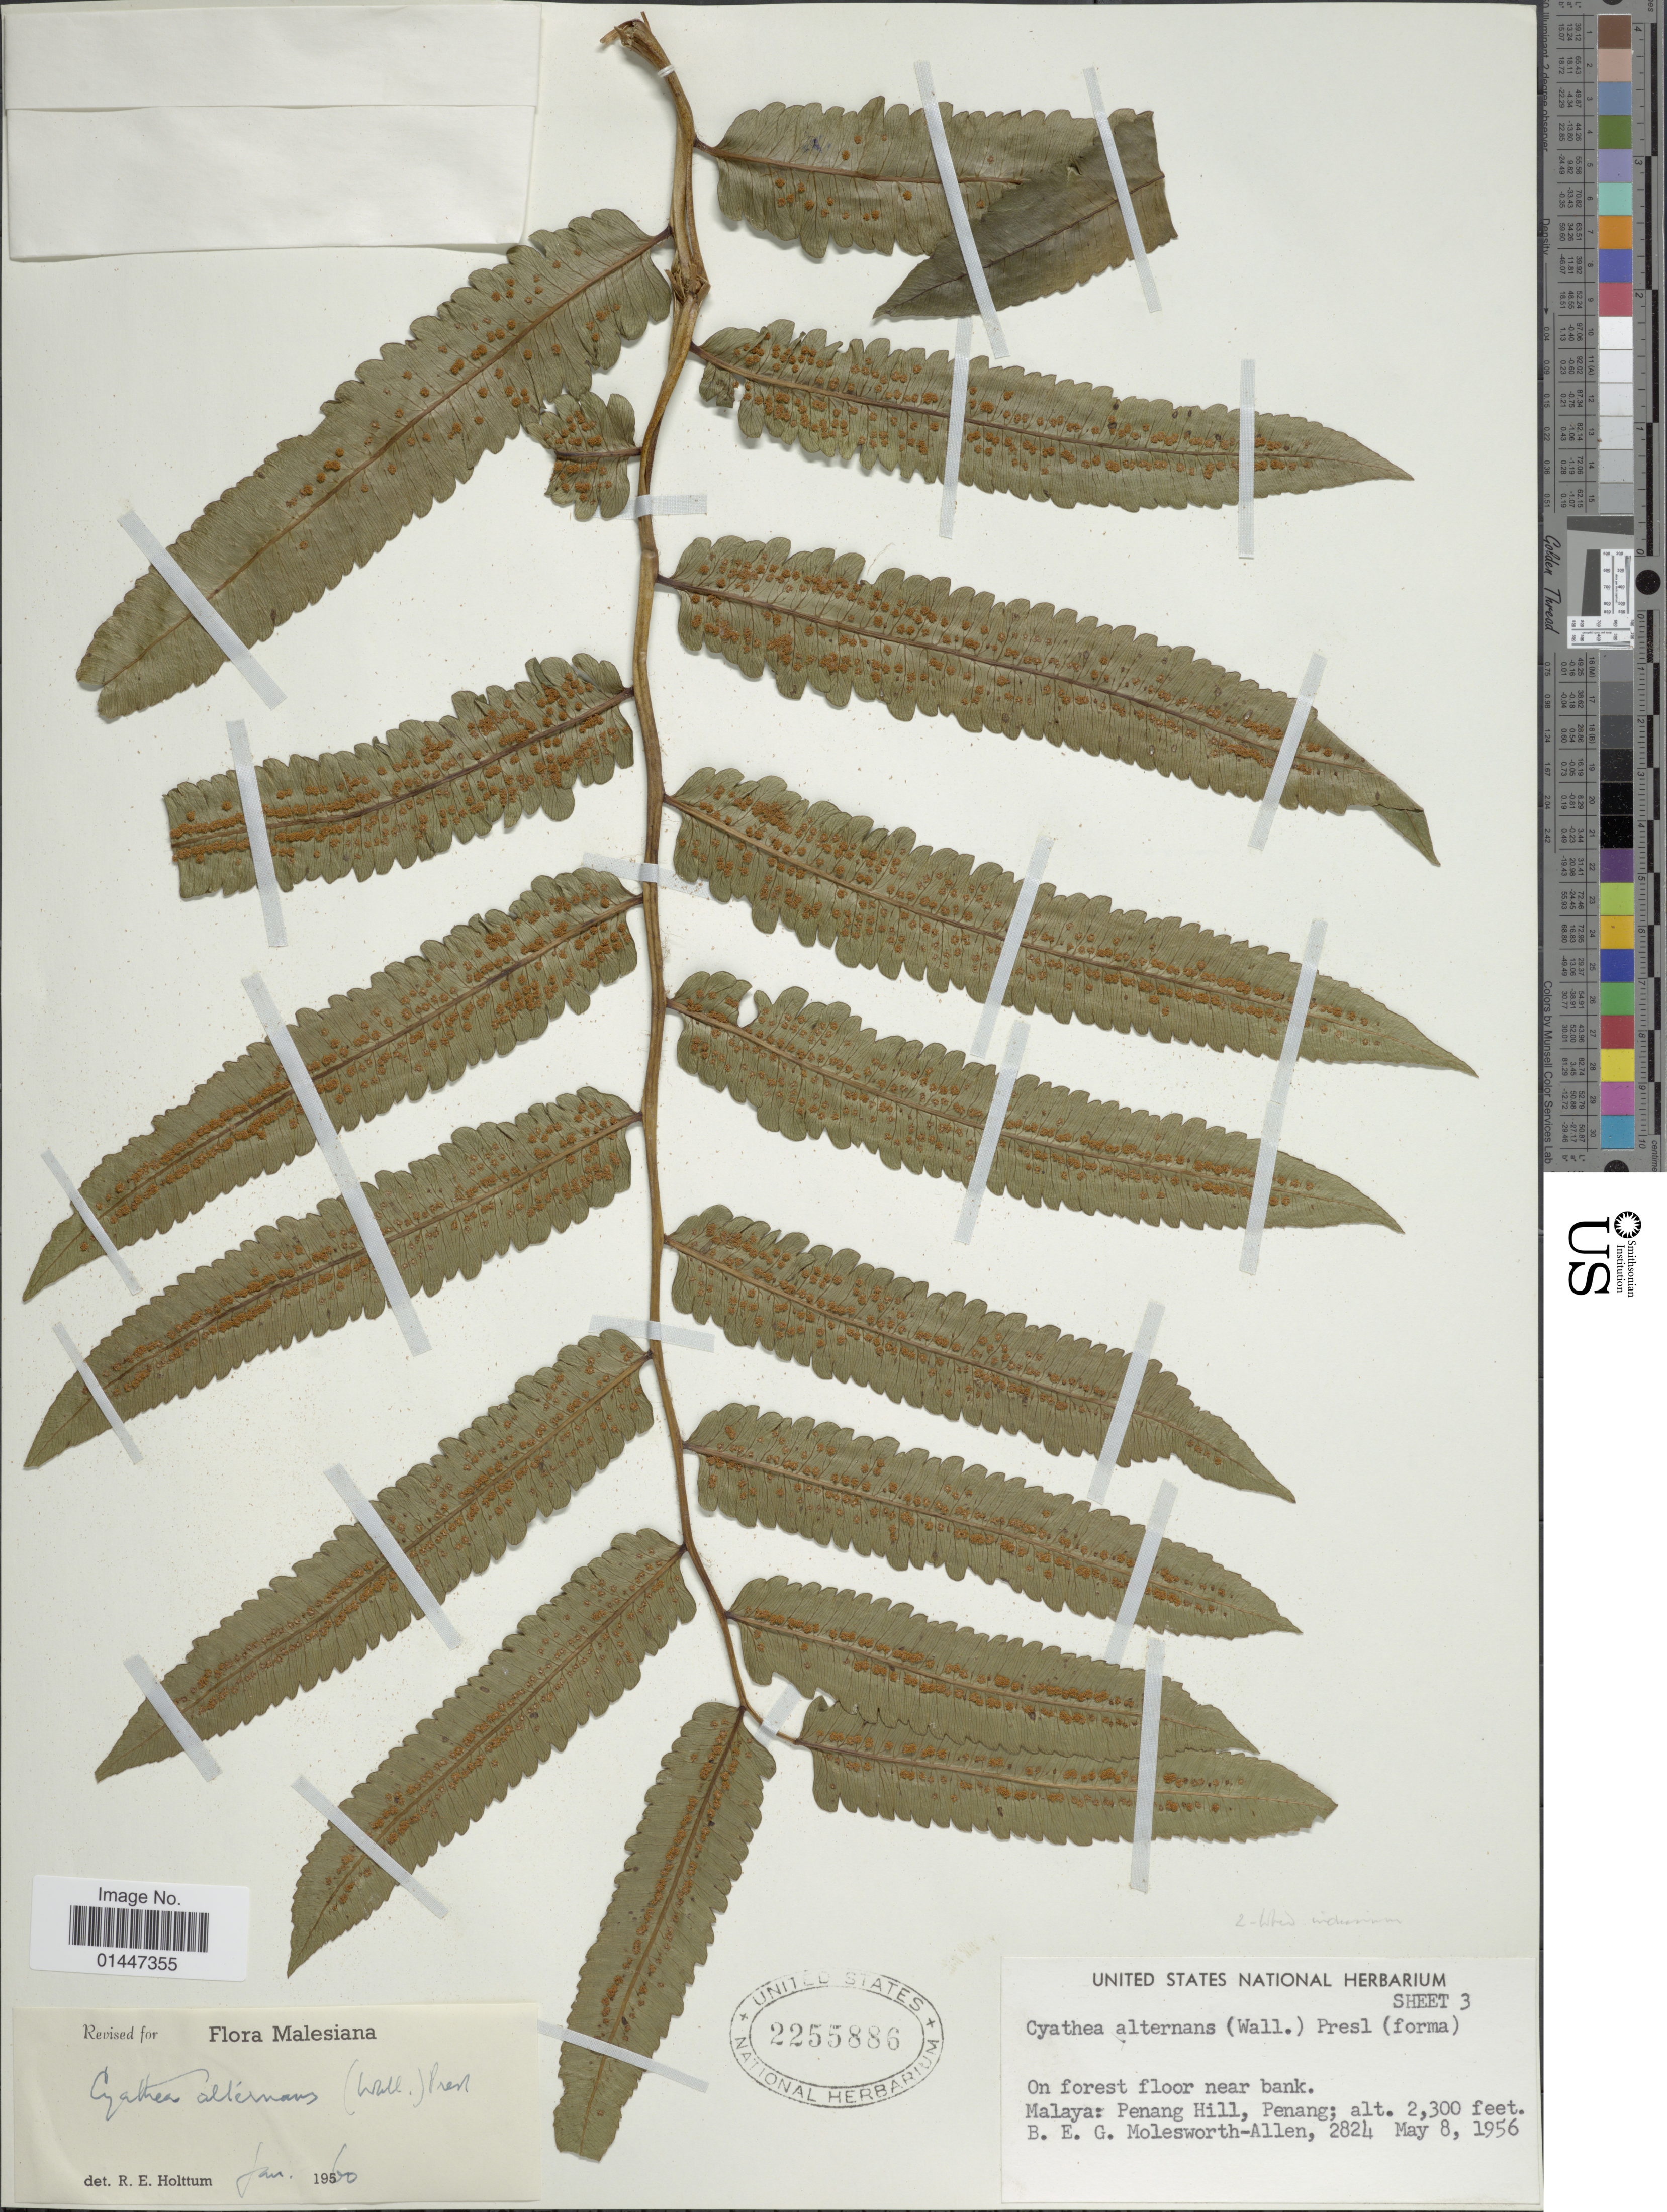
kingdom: Plantae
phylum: Tracheophyta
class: Polypodiopsida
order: Cyatheales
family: Cyatheaceae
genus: Sphaeropteris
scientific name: Sphaeropteris alternans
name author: (Wall. ex Hook.) R.M. Tryon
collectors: B. E. G. Molesworth-Allen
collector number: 2824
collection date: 1956-05-08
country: Malaysia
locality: Malaya: Penang Hill, Penang. On forest floor near bank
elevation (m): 701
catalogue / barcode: US 2255886